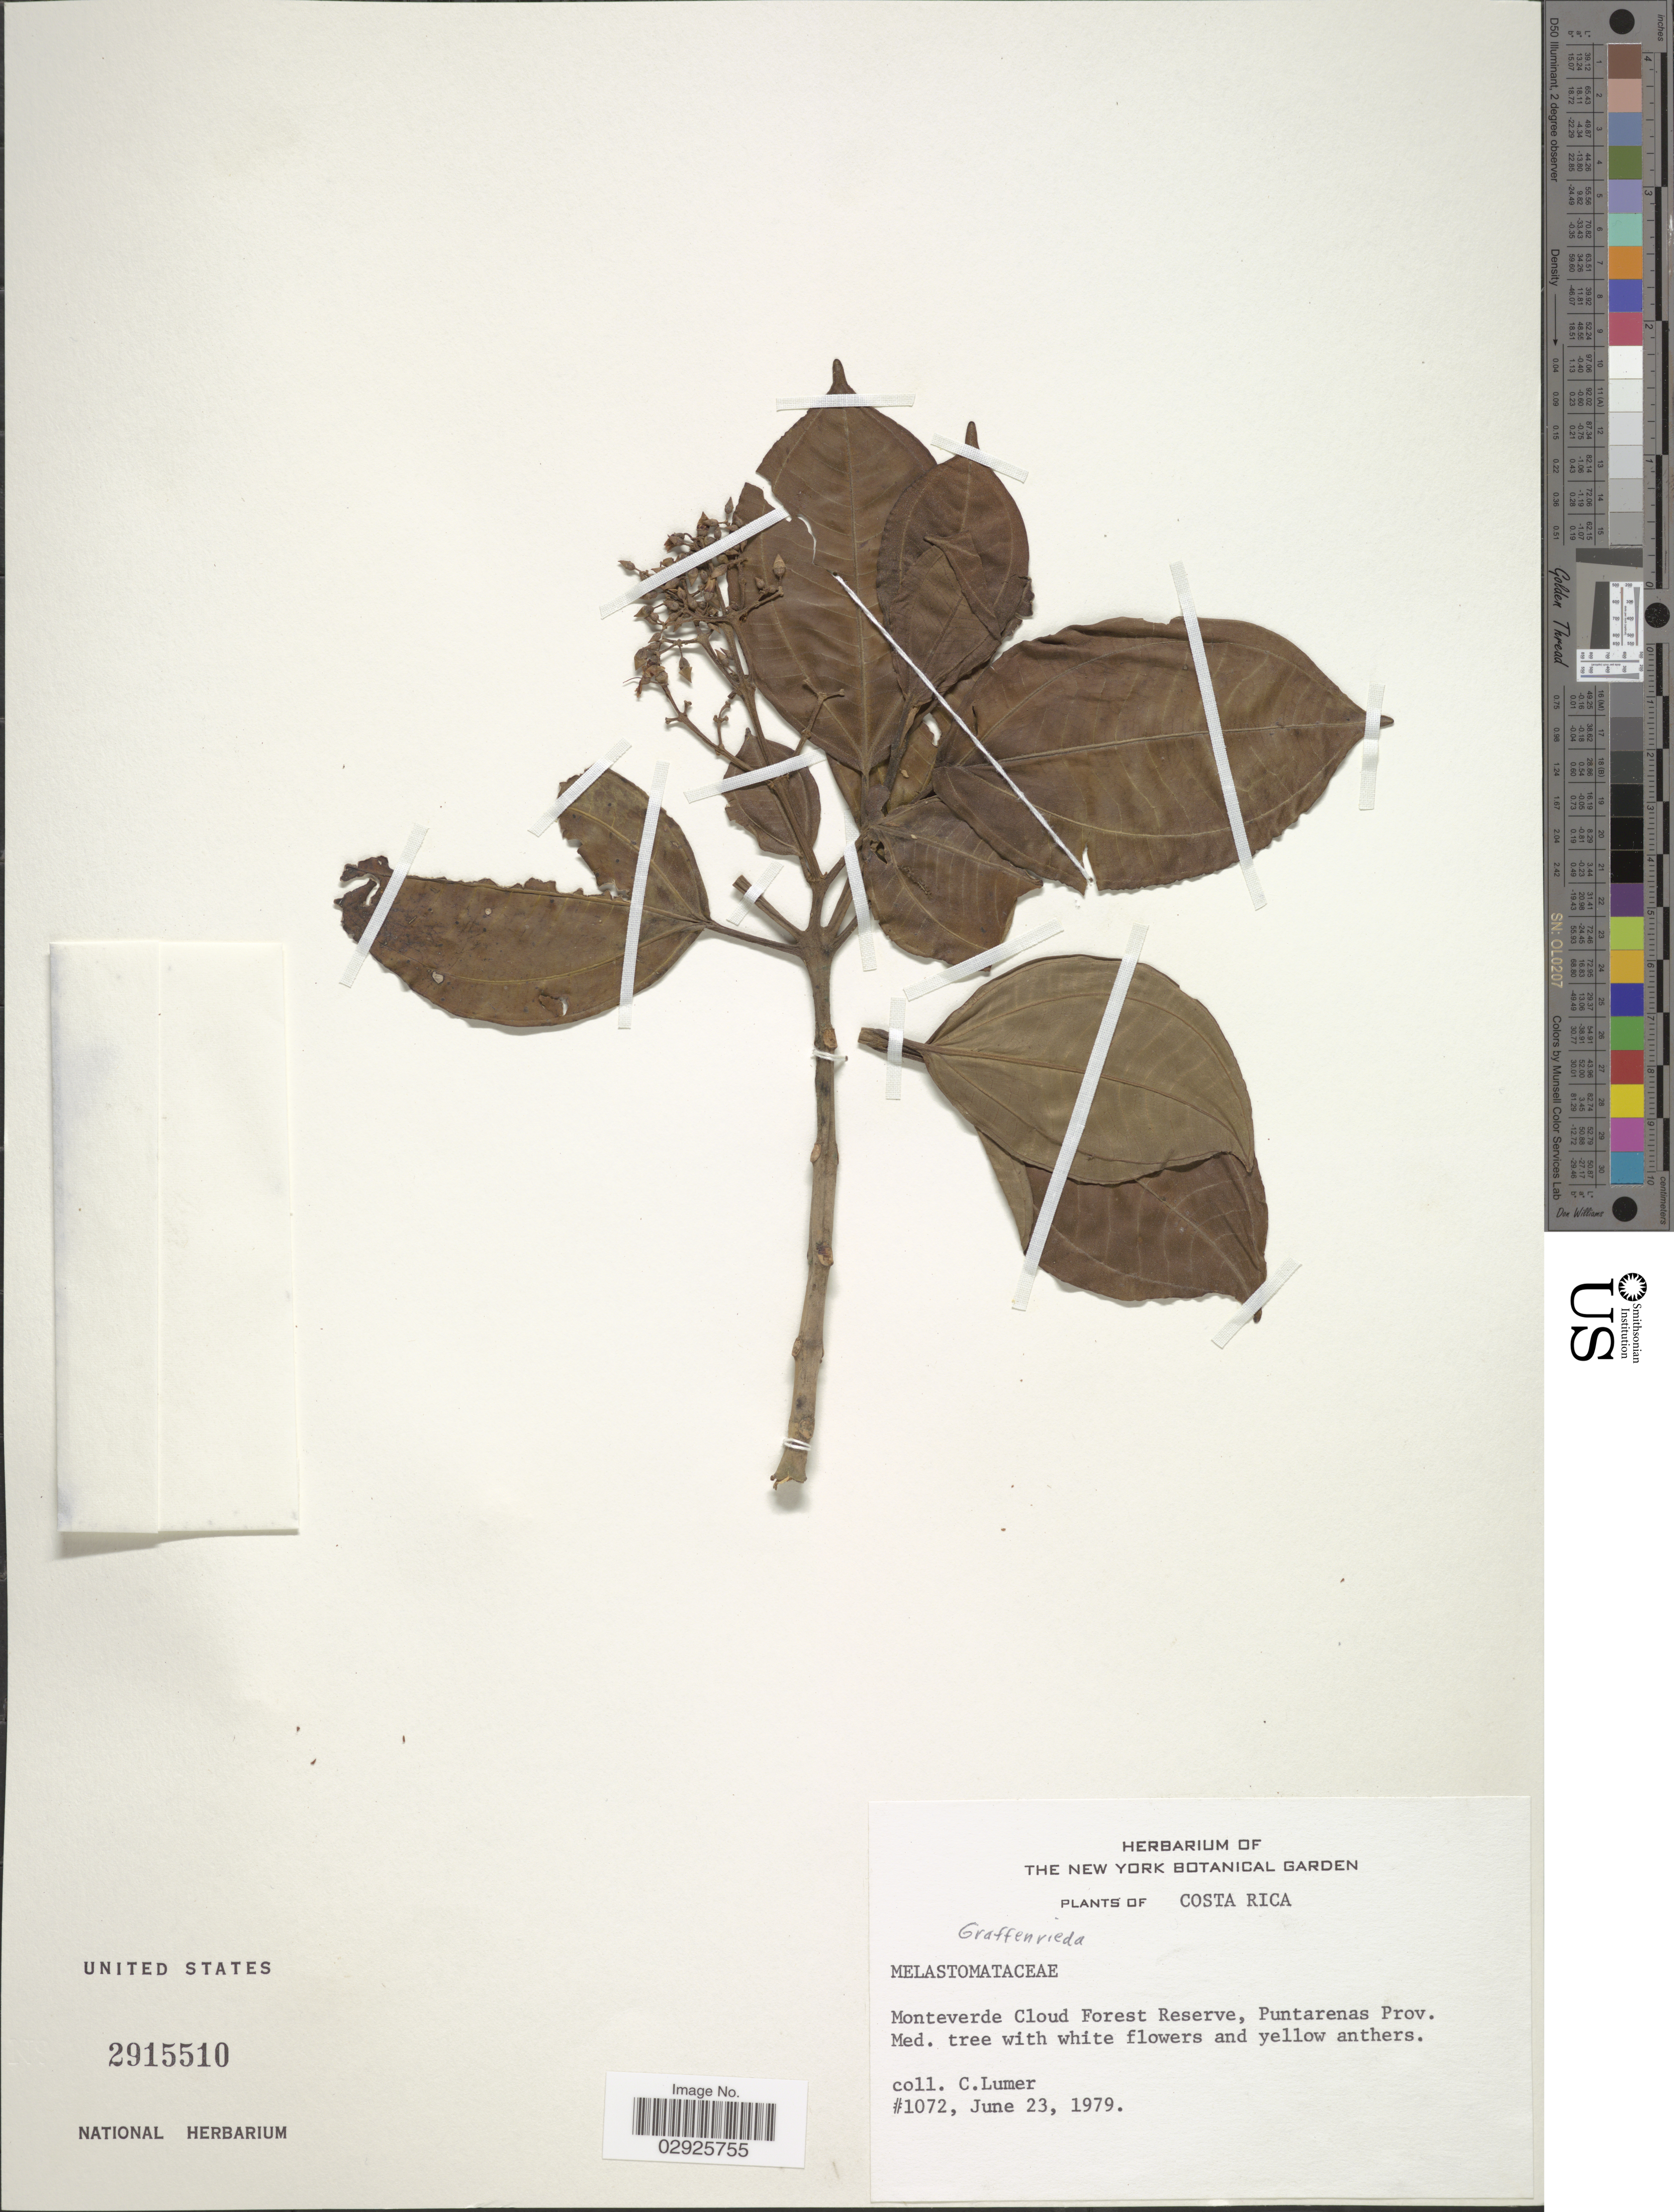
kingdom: Plantae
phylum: Tracheophyta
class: Magnoliopsida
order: Myrtales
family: Melastomataceae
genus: Graffenrieda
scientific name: Graffenrieda bella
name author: Almeda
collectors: C. Lumer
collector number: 1072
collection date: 1979-06-23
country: Costa Rica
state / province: Puntarenas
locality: Monteverde Cloud Forest Reserve.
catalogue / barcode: US 2915510